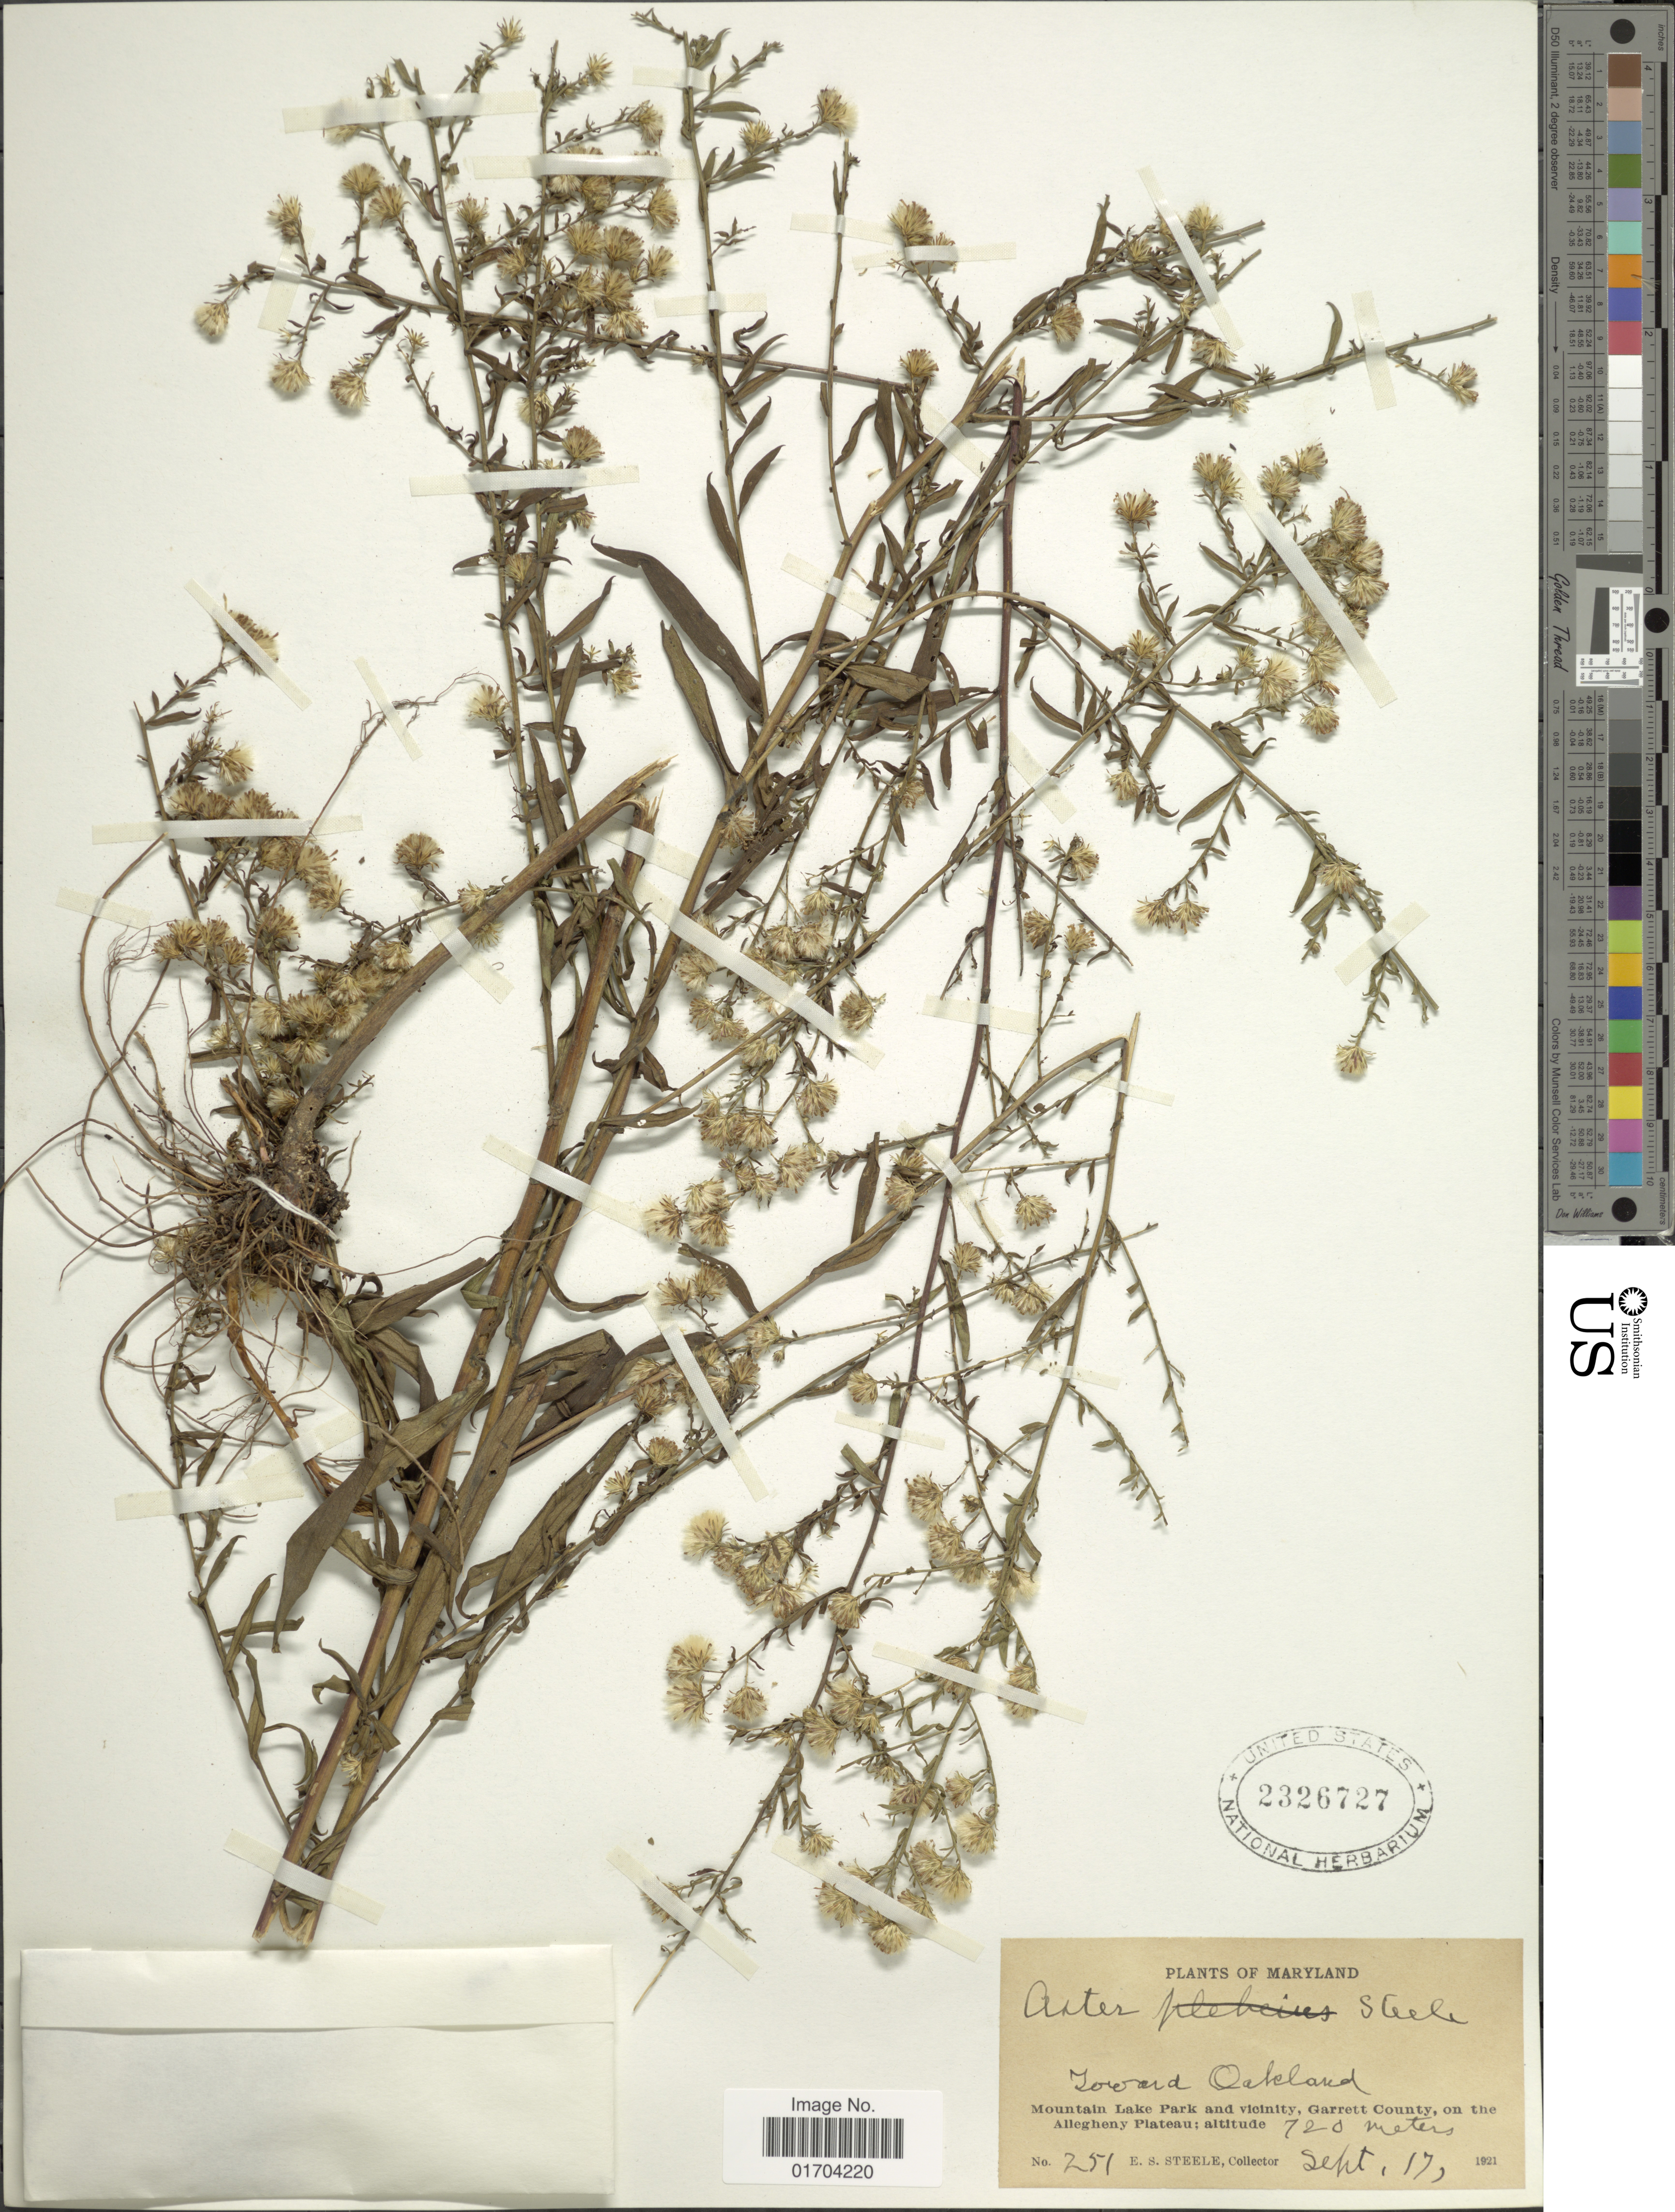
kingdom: Plantae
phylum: Tracheophyta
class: Magnoliopsida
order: Asterales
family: Asteraceae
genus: Symphyotrichum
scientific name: Symphyotrichum sp.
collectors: E. Steele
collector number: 251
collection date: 1921-09-17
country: United States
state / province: Maryland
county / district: Garrett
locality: Toward Oakland, Mountain Lake Park and vicinity, Garrett County, on the Allegheny Plateau.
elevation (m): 720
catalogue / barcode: US 2326727